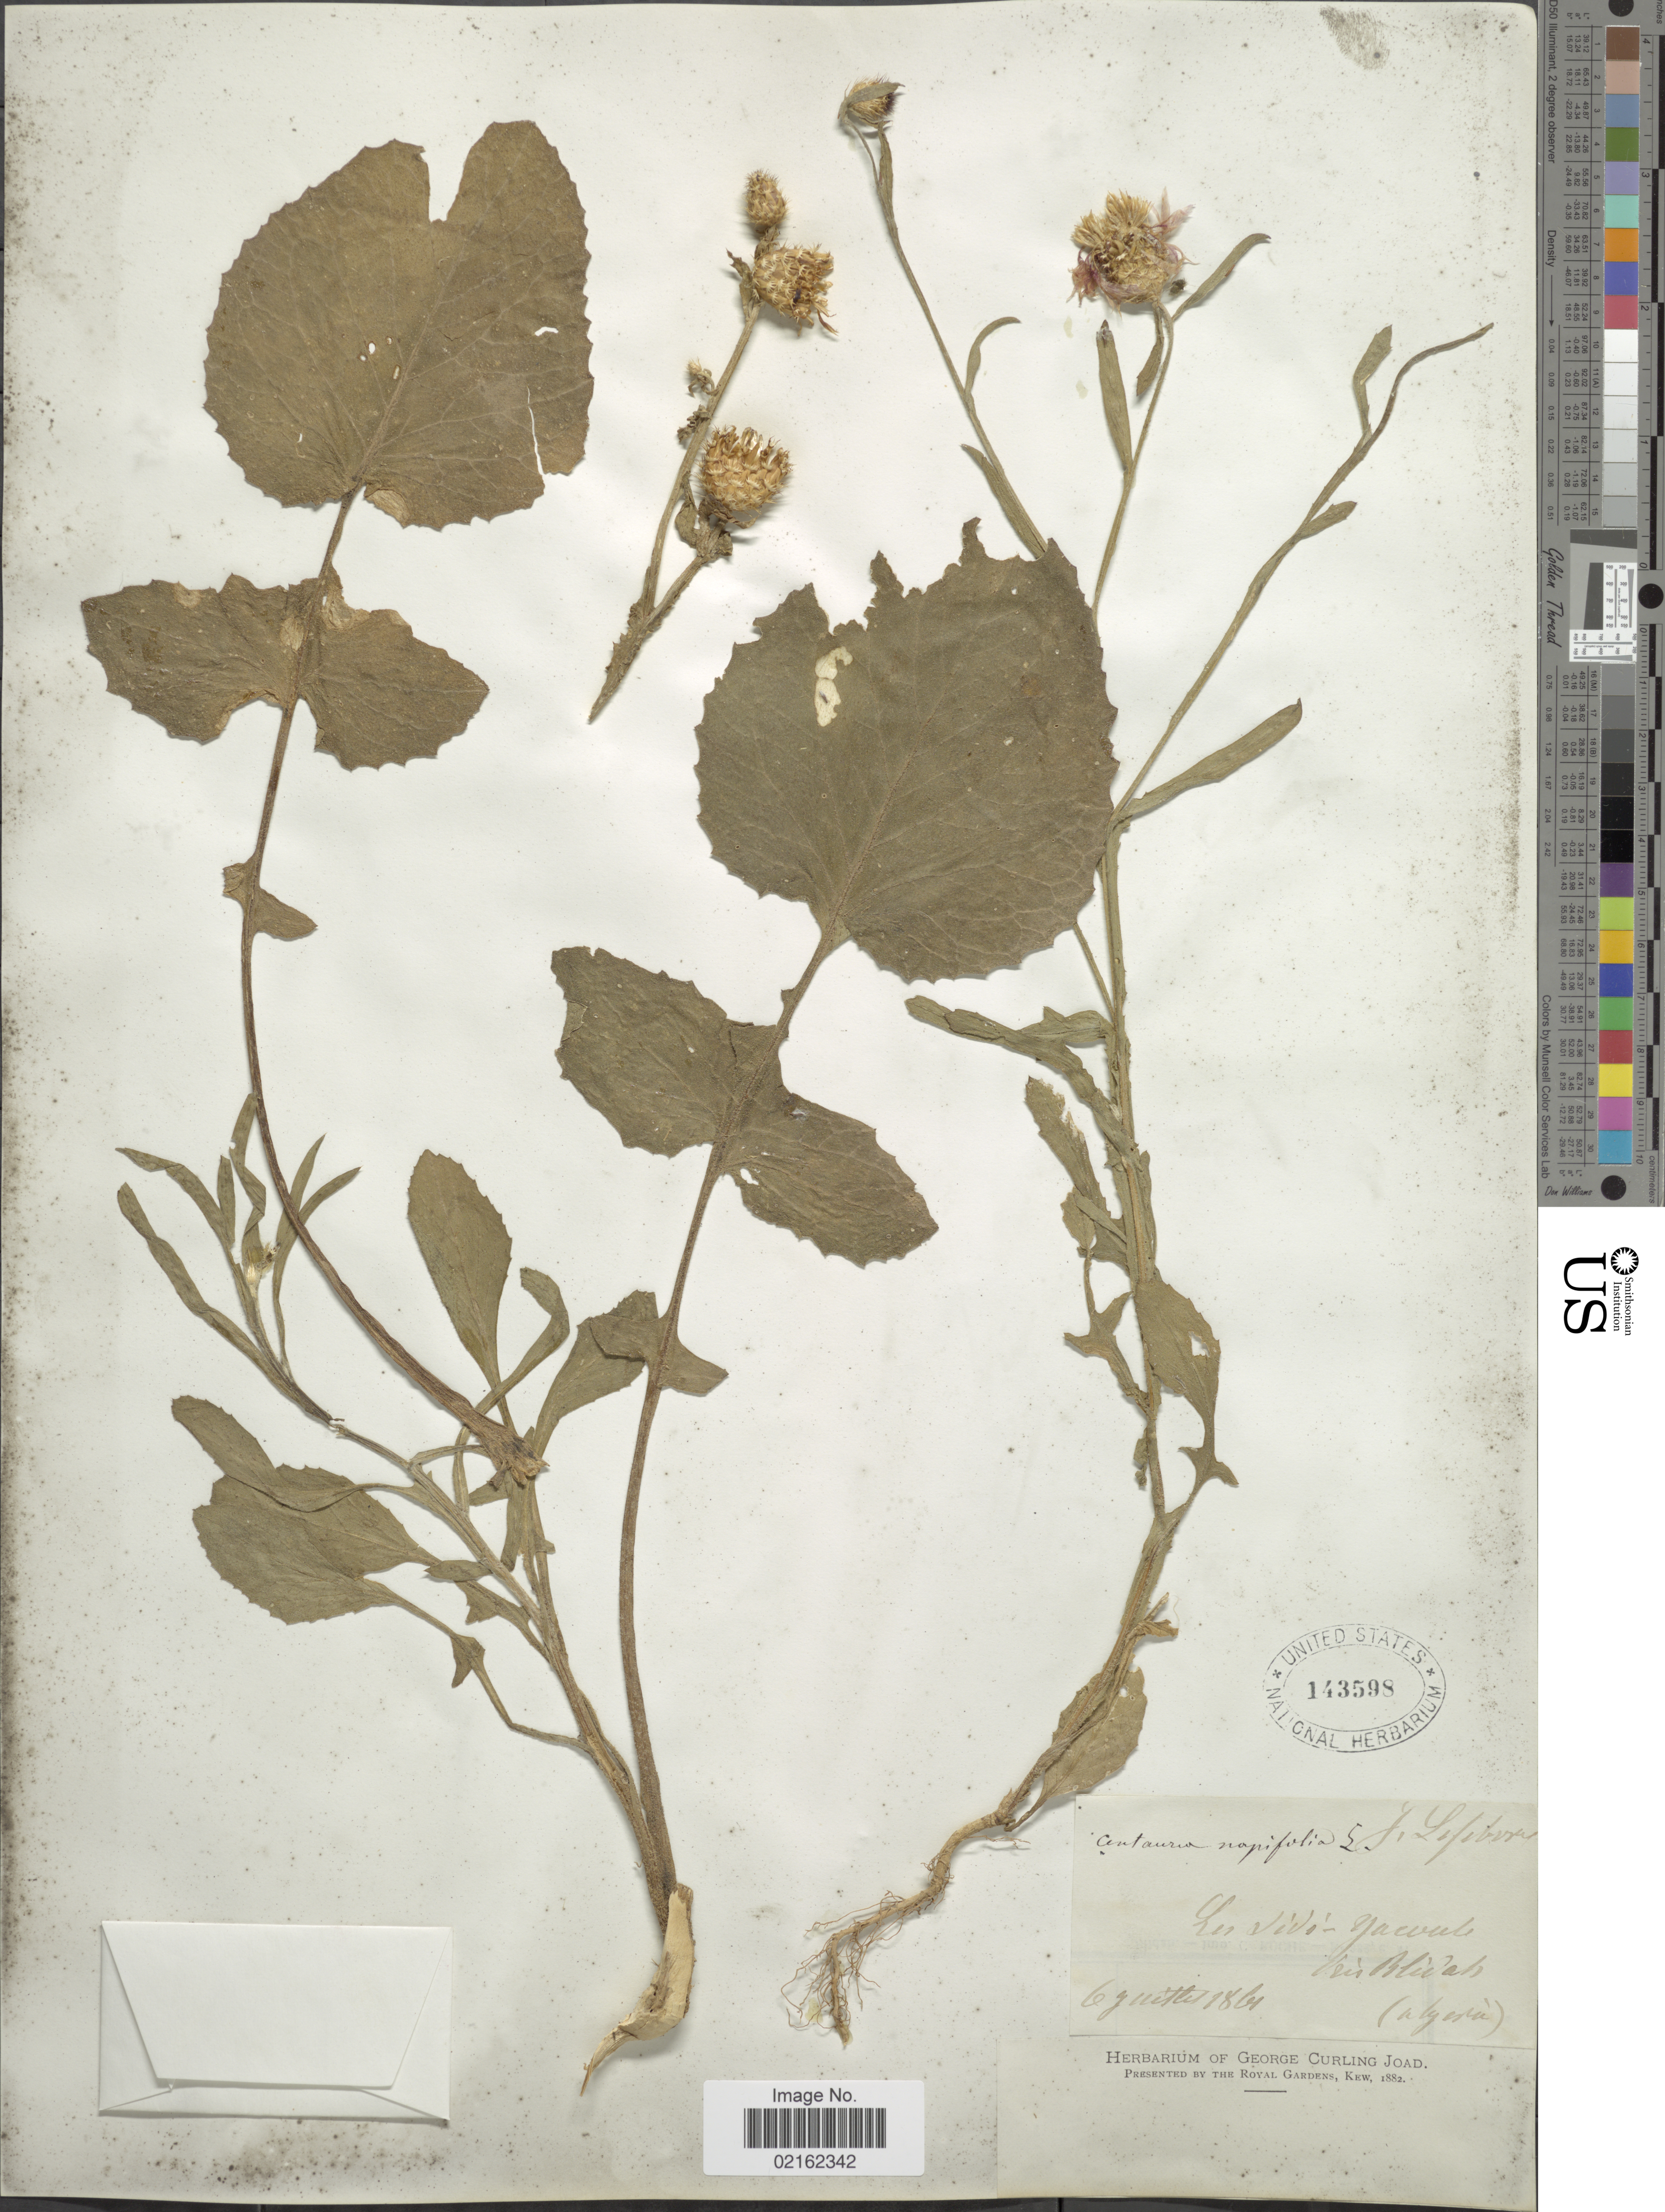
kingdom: Plantae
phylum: Tracheophyta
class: Magnoliopsida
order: Asterales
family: Asteraceae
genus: Centaurea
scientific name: Centaurea napifolia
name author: L.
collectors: J. Lefebvre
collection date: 1861-07-06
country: Algeria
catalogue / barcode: US 143598